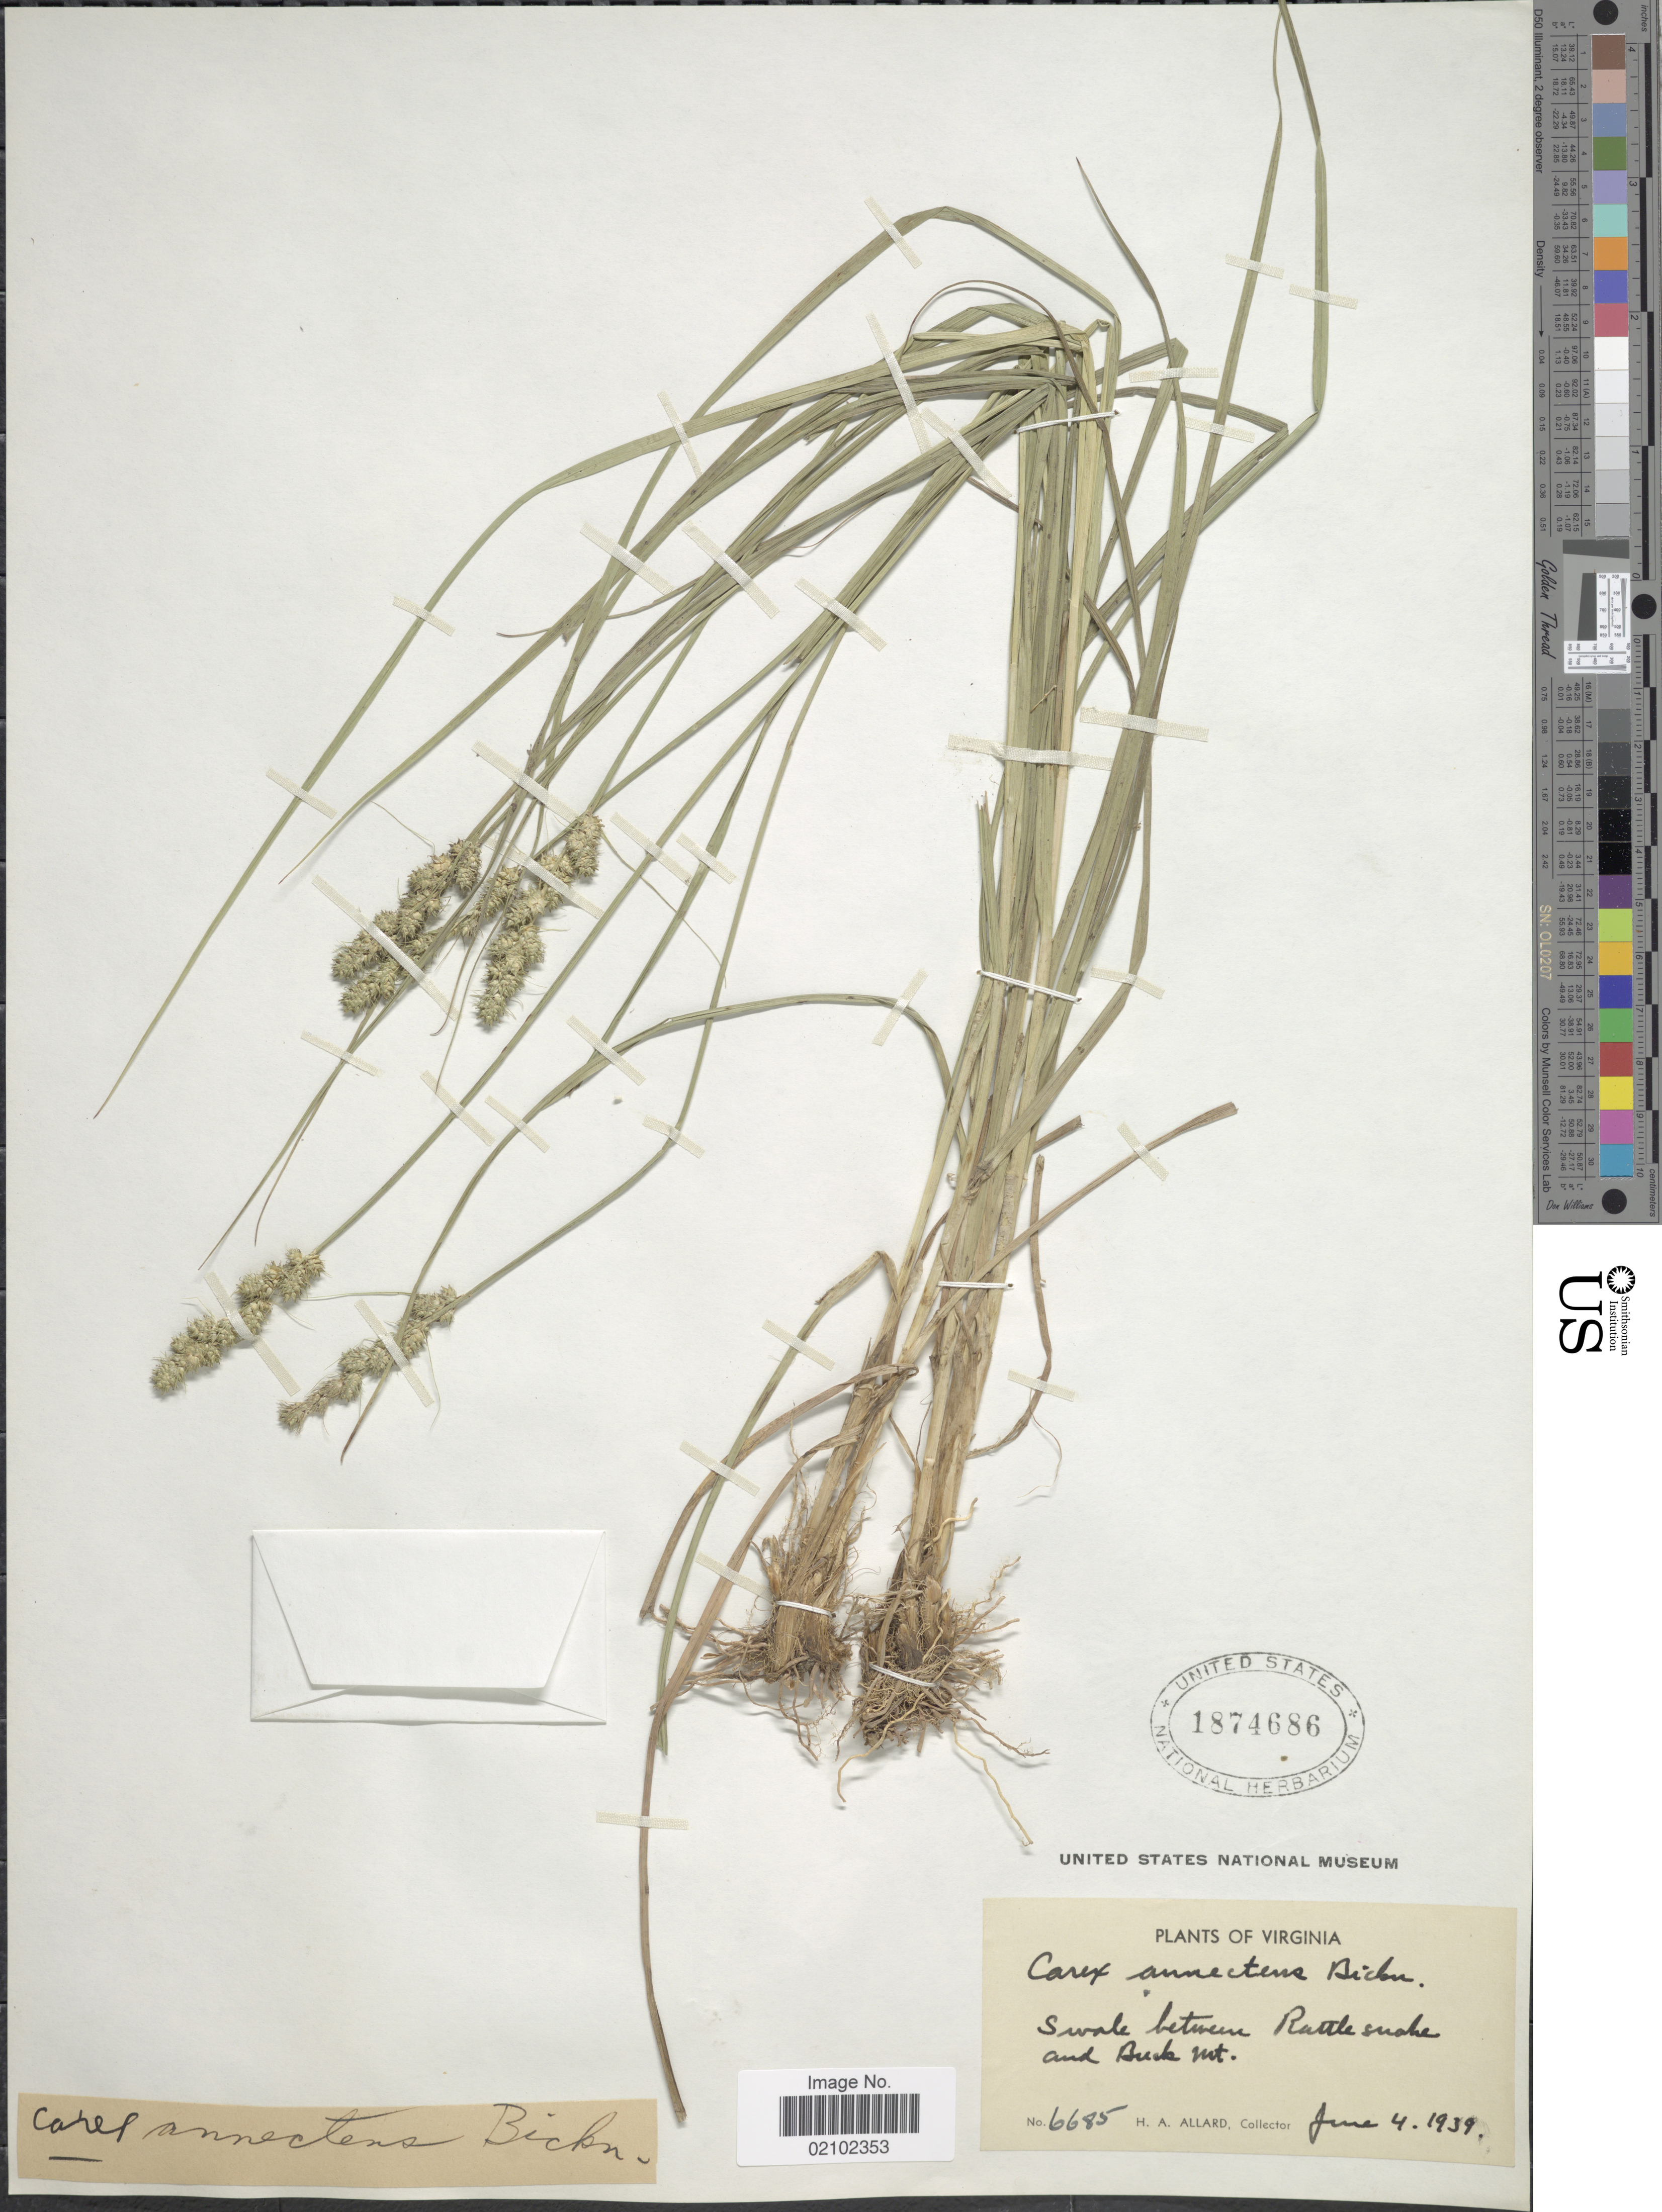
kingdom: Plantae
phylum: Tracheophyta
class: Liliopsida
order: Poales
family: Cyperaceae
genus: Carex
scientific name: Carex annectens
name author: (E.P. Bicknell) E.P. Bicknell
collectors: H. A. Allard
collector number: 6685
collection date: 1939-06-04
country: United States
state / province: Virginia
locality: Swale between Rattle snake and Buck Mt.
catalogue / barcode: US 1874686